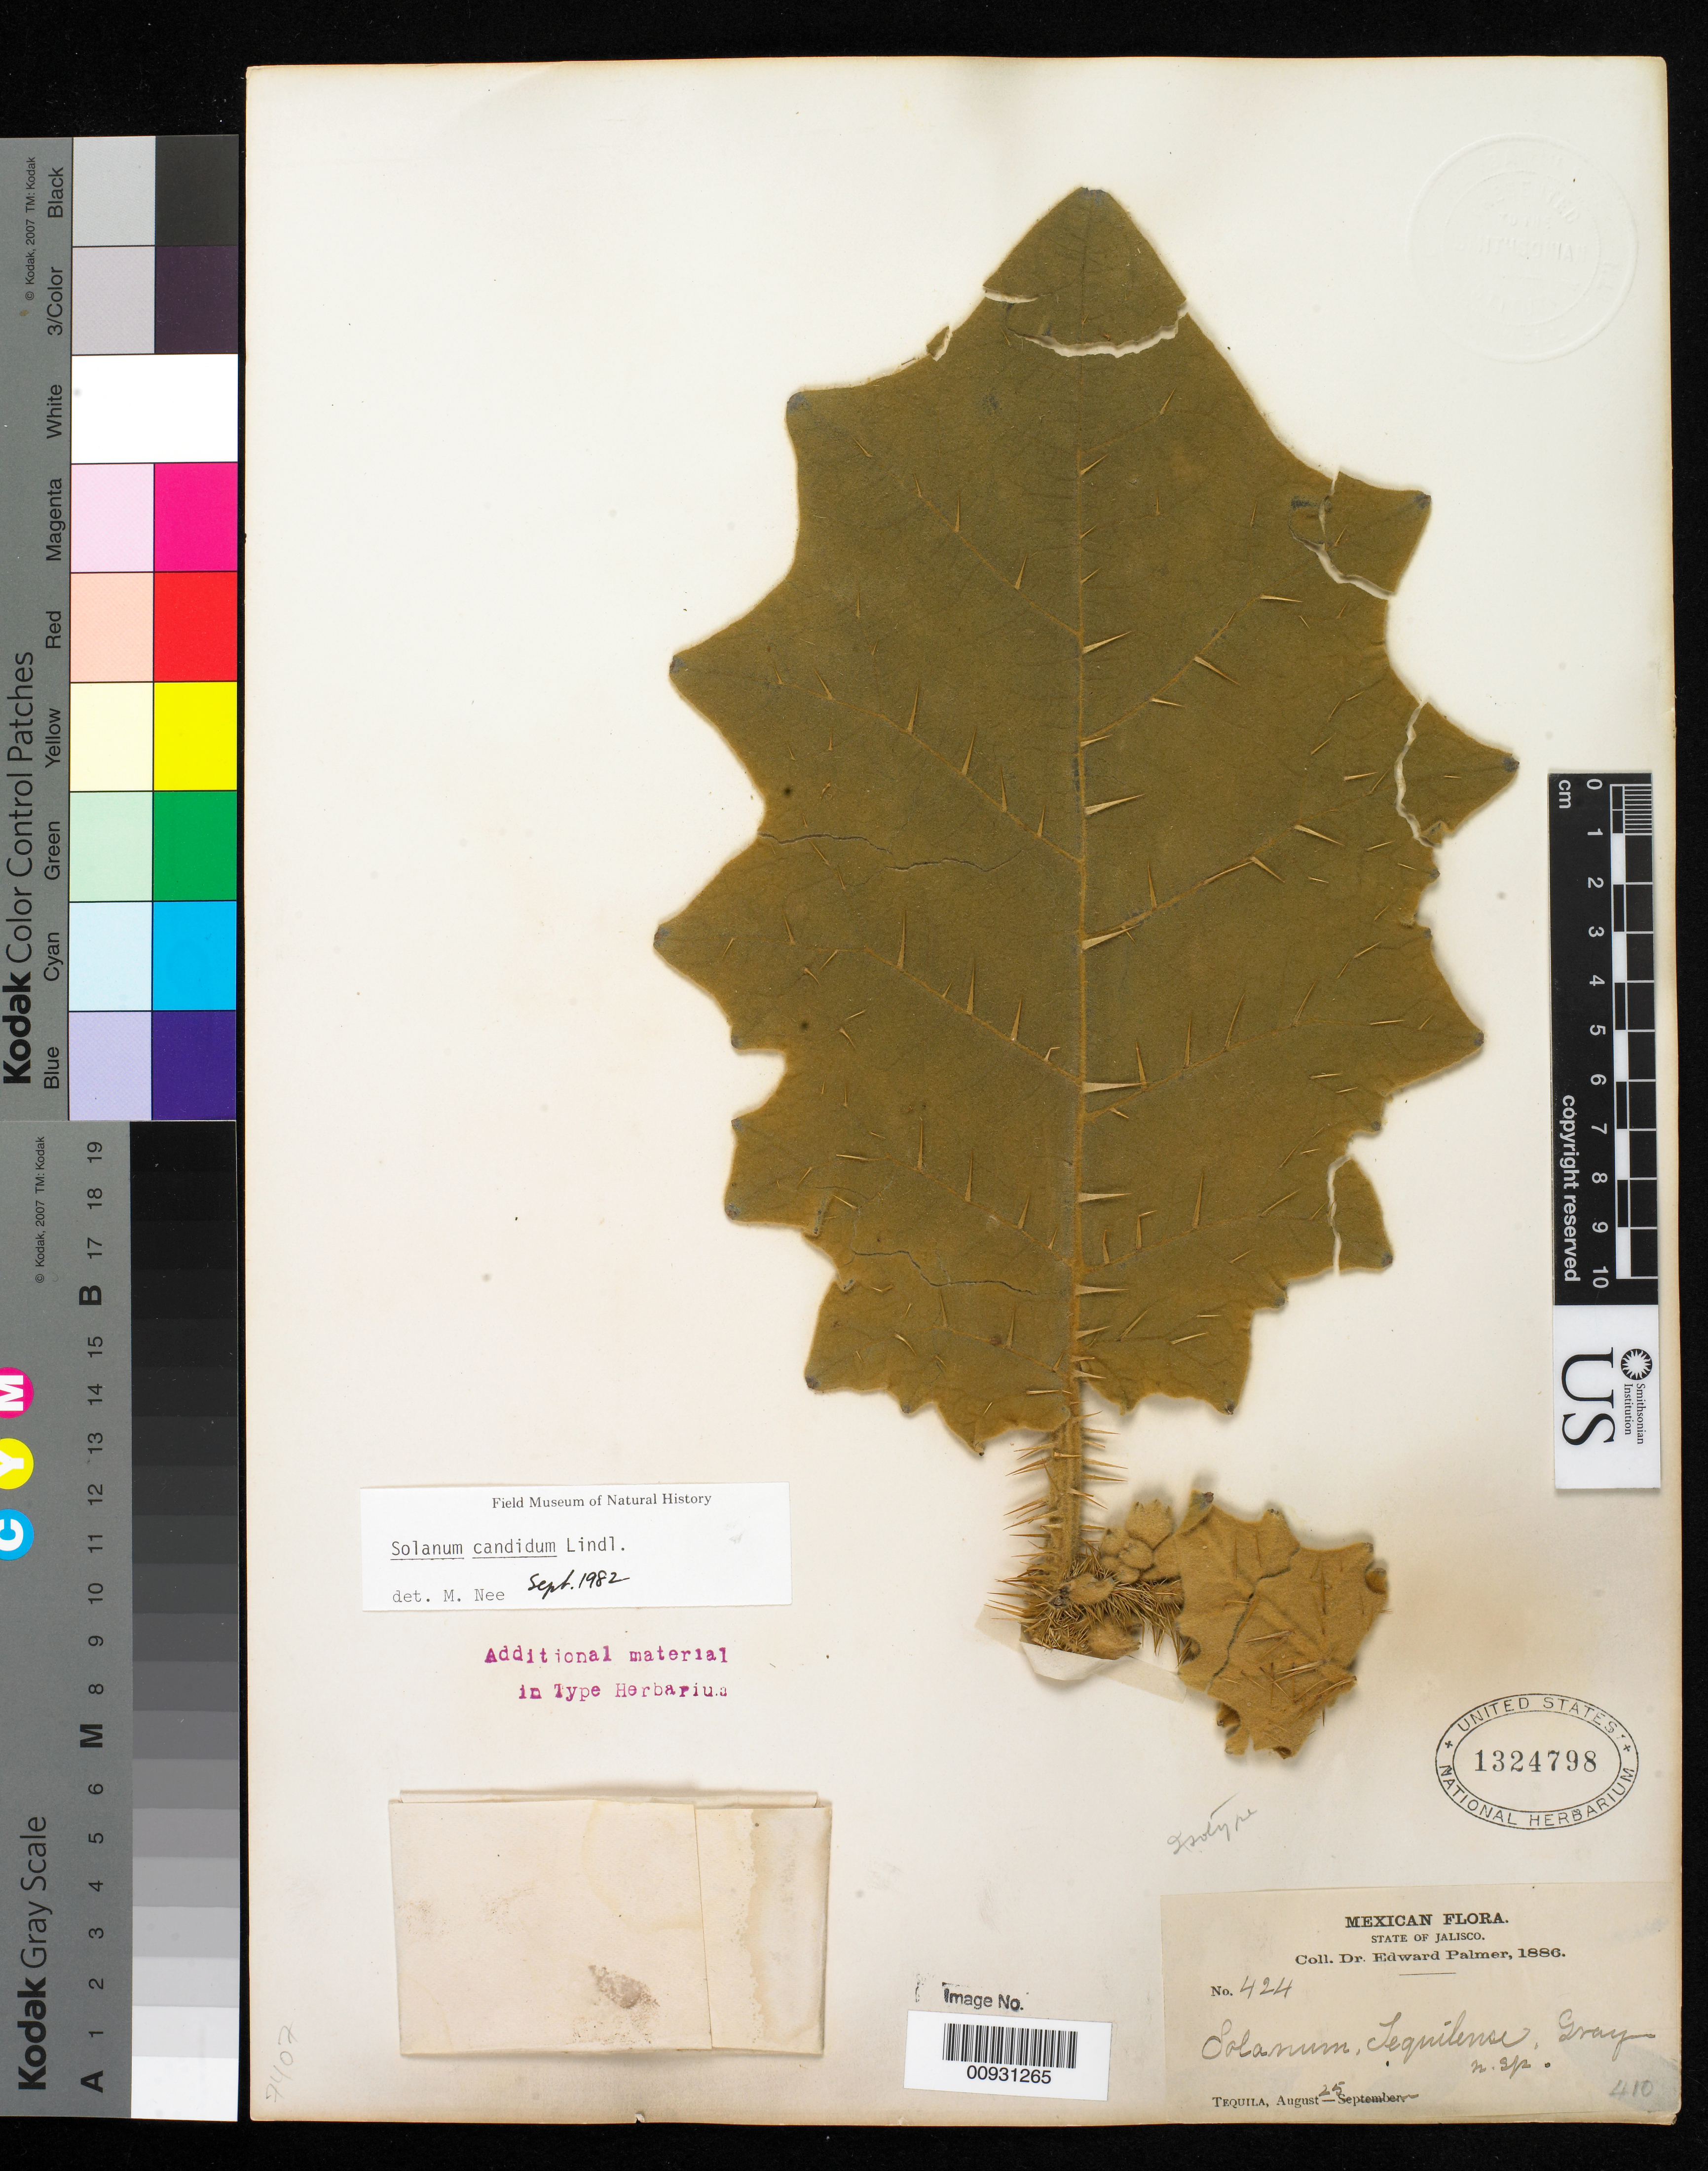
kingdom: Plantae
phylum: Tracheophyta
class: Magnoliopsida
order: Solanales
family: Solanaceae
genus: Solanum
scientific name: Solanum tequilense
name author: A. Gray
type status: Isotype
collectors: E. Palmer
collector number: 424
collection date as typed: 25 Aug 1886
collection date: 1886-08-25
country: Mexico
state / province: Jalisco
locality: Tequila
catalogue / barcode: US 1324798